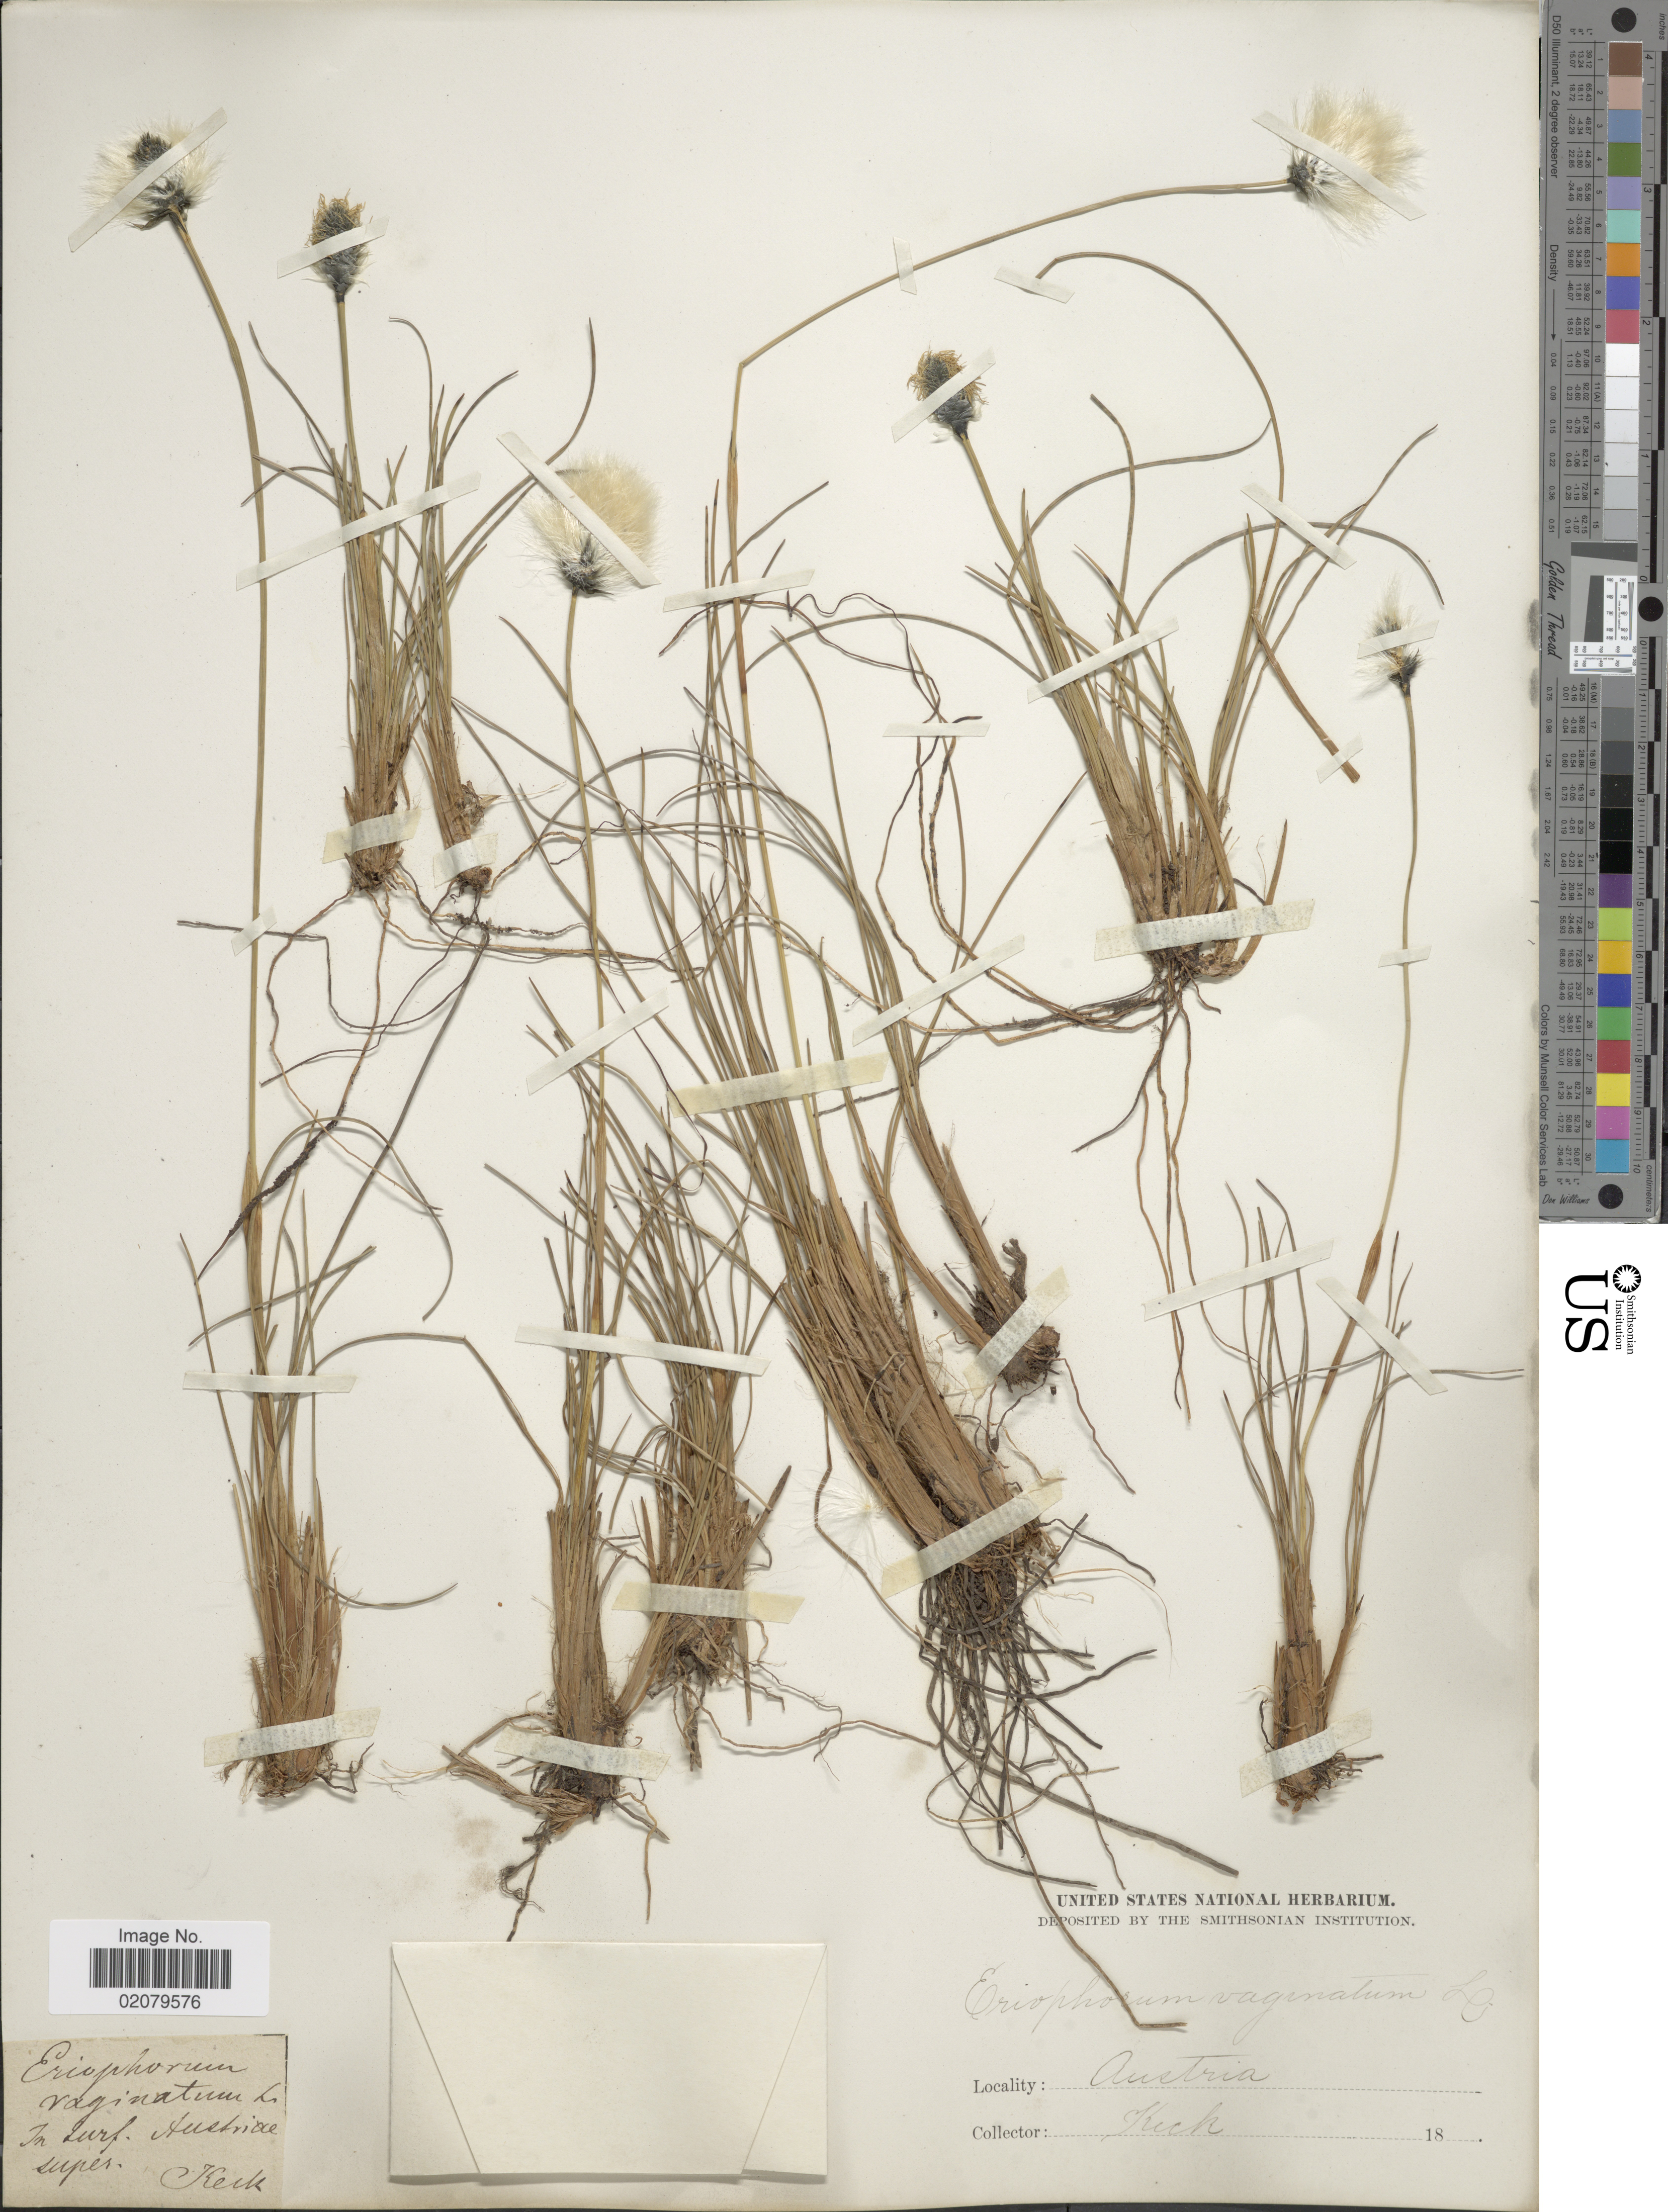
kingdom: Plantae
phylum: Tracheophyta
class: Liliopsida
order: Poales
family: Cyperaceae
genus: Eriophorum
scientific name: Eriophorum vaginatum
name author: L.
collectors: -- Keck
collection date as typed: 18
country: Austria